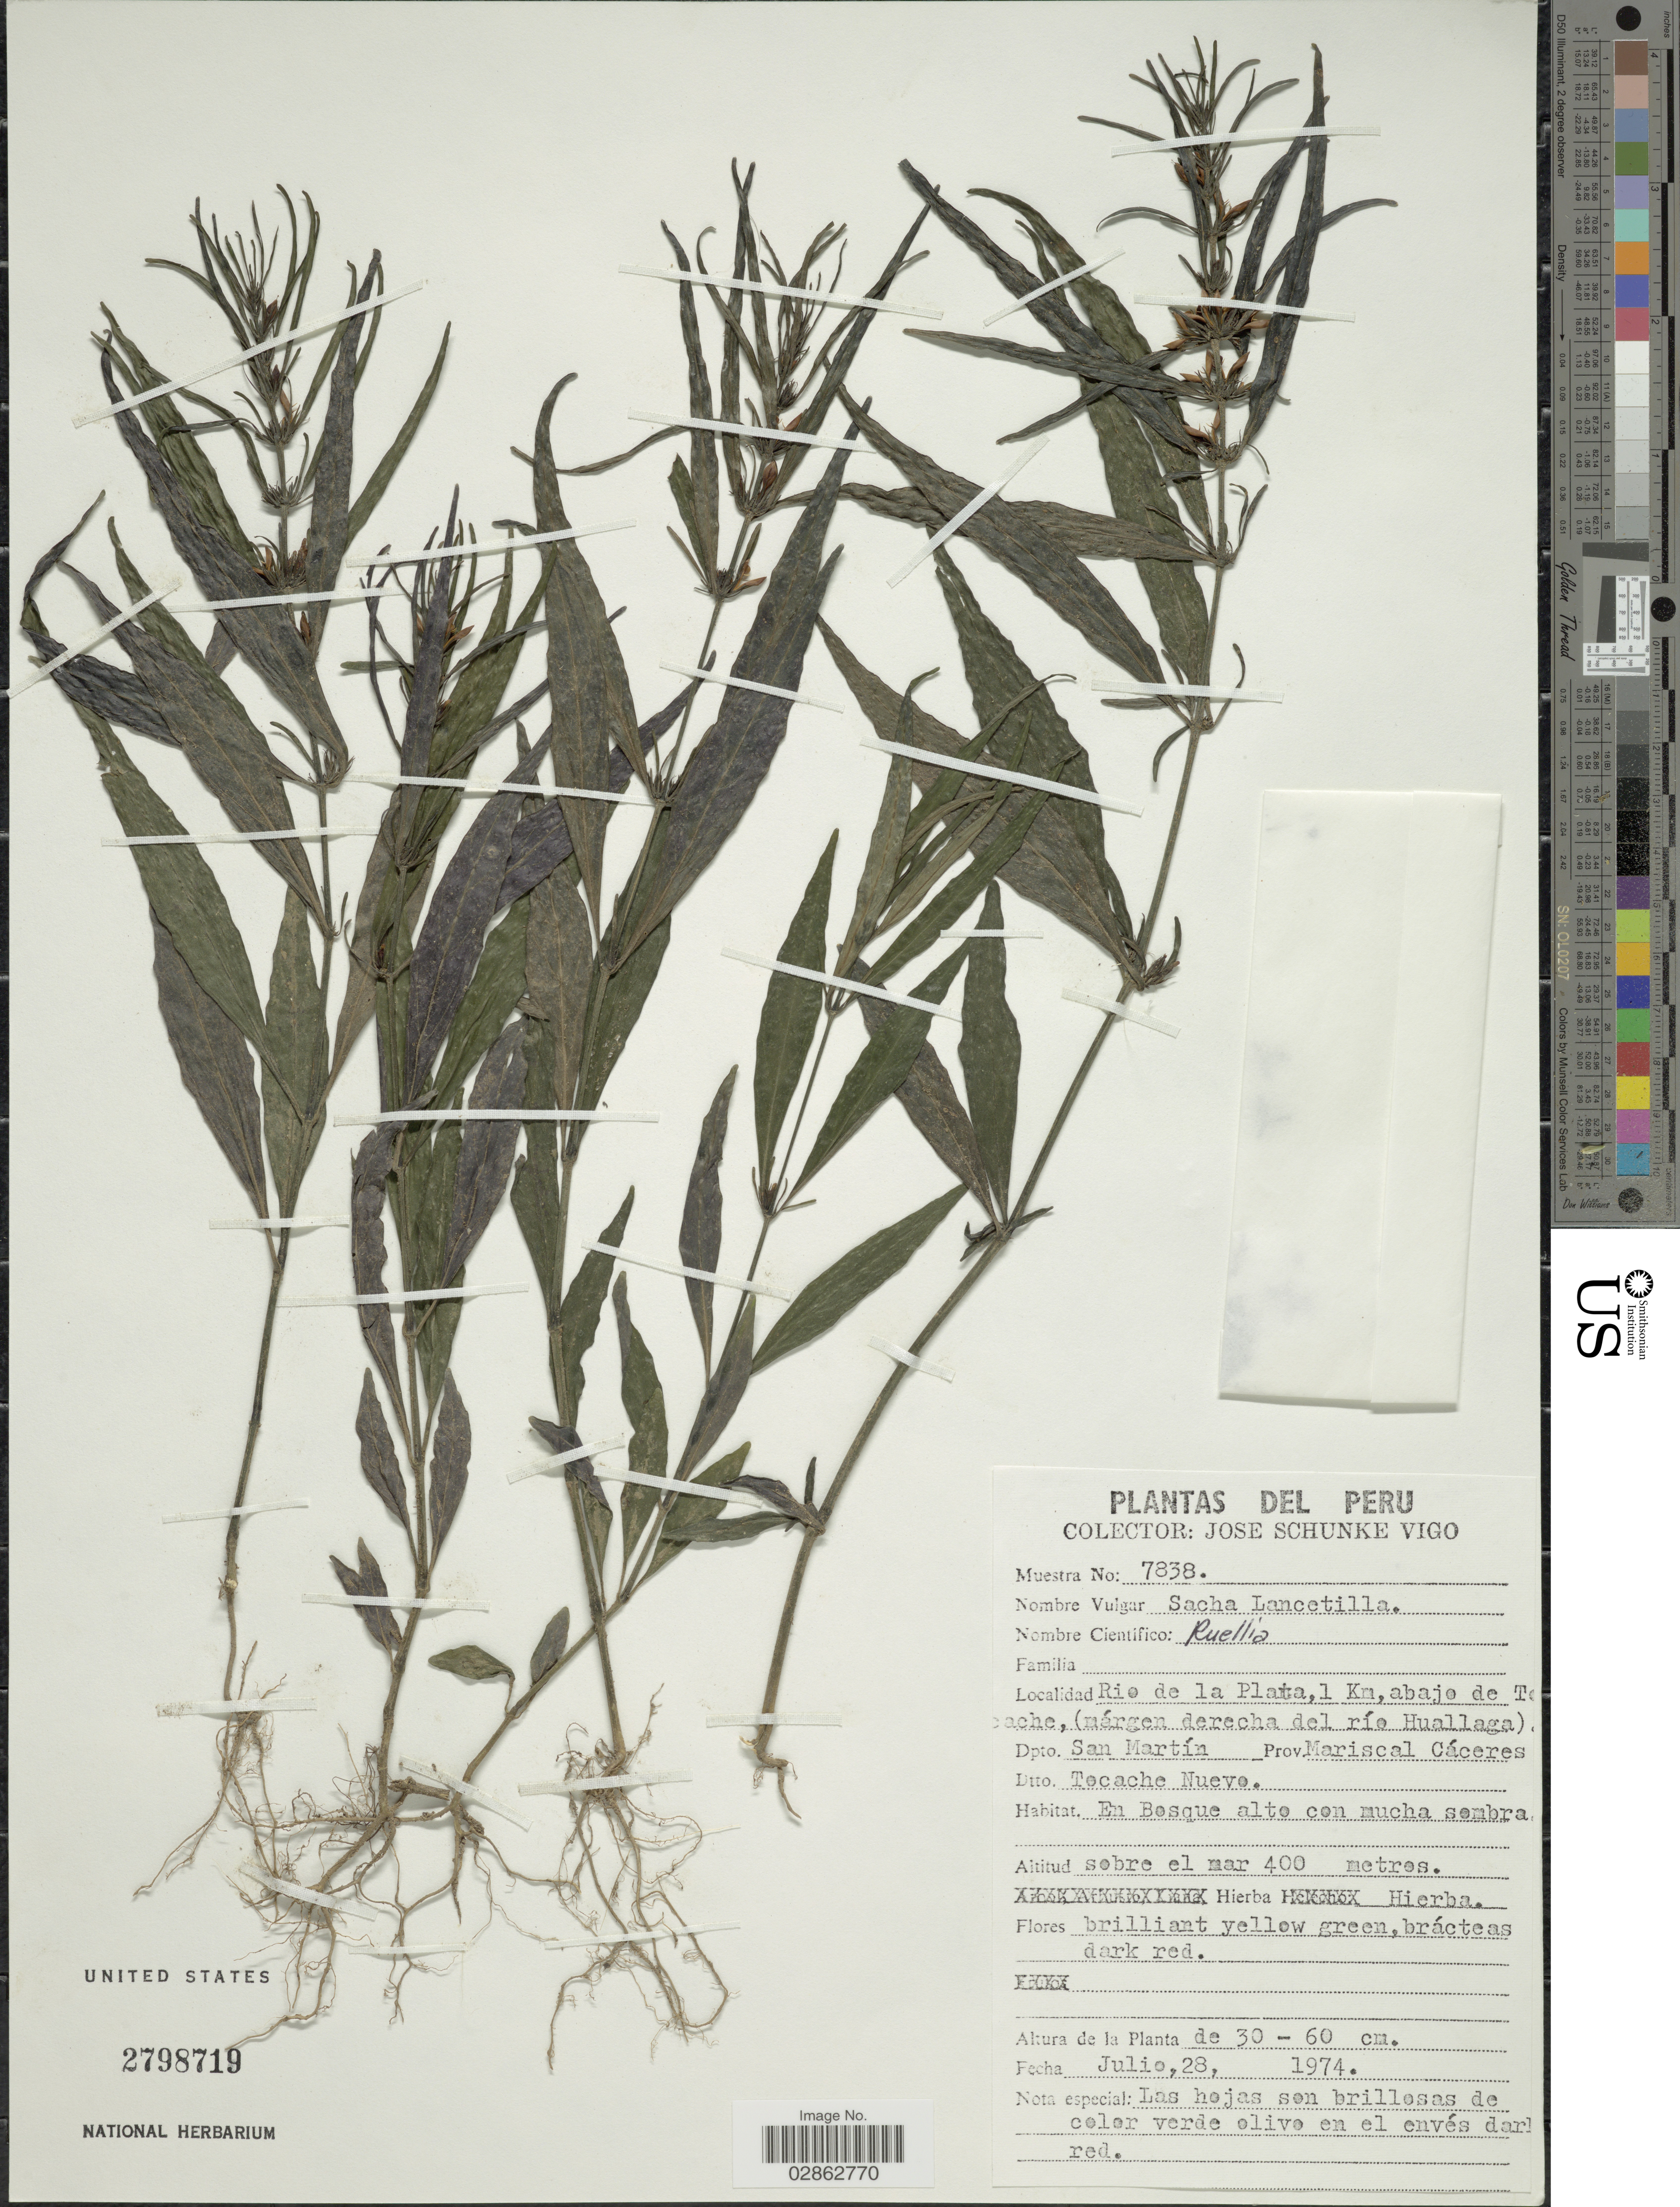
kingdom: Plantae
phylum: Tracheophyta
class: Magnoliopsida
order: Lamiales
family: Acanthaceae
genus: Ruellia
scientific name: Ruellia sp.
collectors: J. Schunke Vigo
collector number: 7838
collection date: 1974-07-28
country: Peru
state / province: San Martín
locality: Rio de la Plata, 1 Km, abajo de Tocache, (márgen derecha del río Huallaga). Dpto. San Martín. Prov. Mariscal Cáceres. Dtto. Tocache Nuevo.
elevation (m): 400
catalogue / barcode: US 2798719